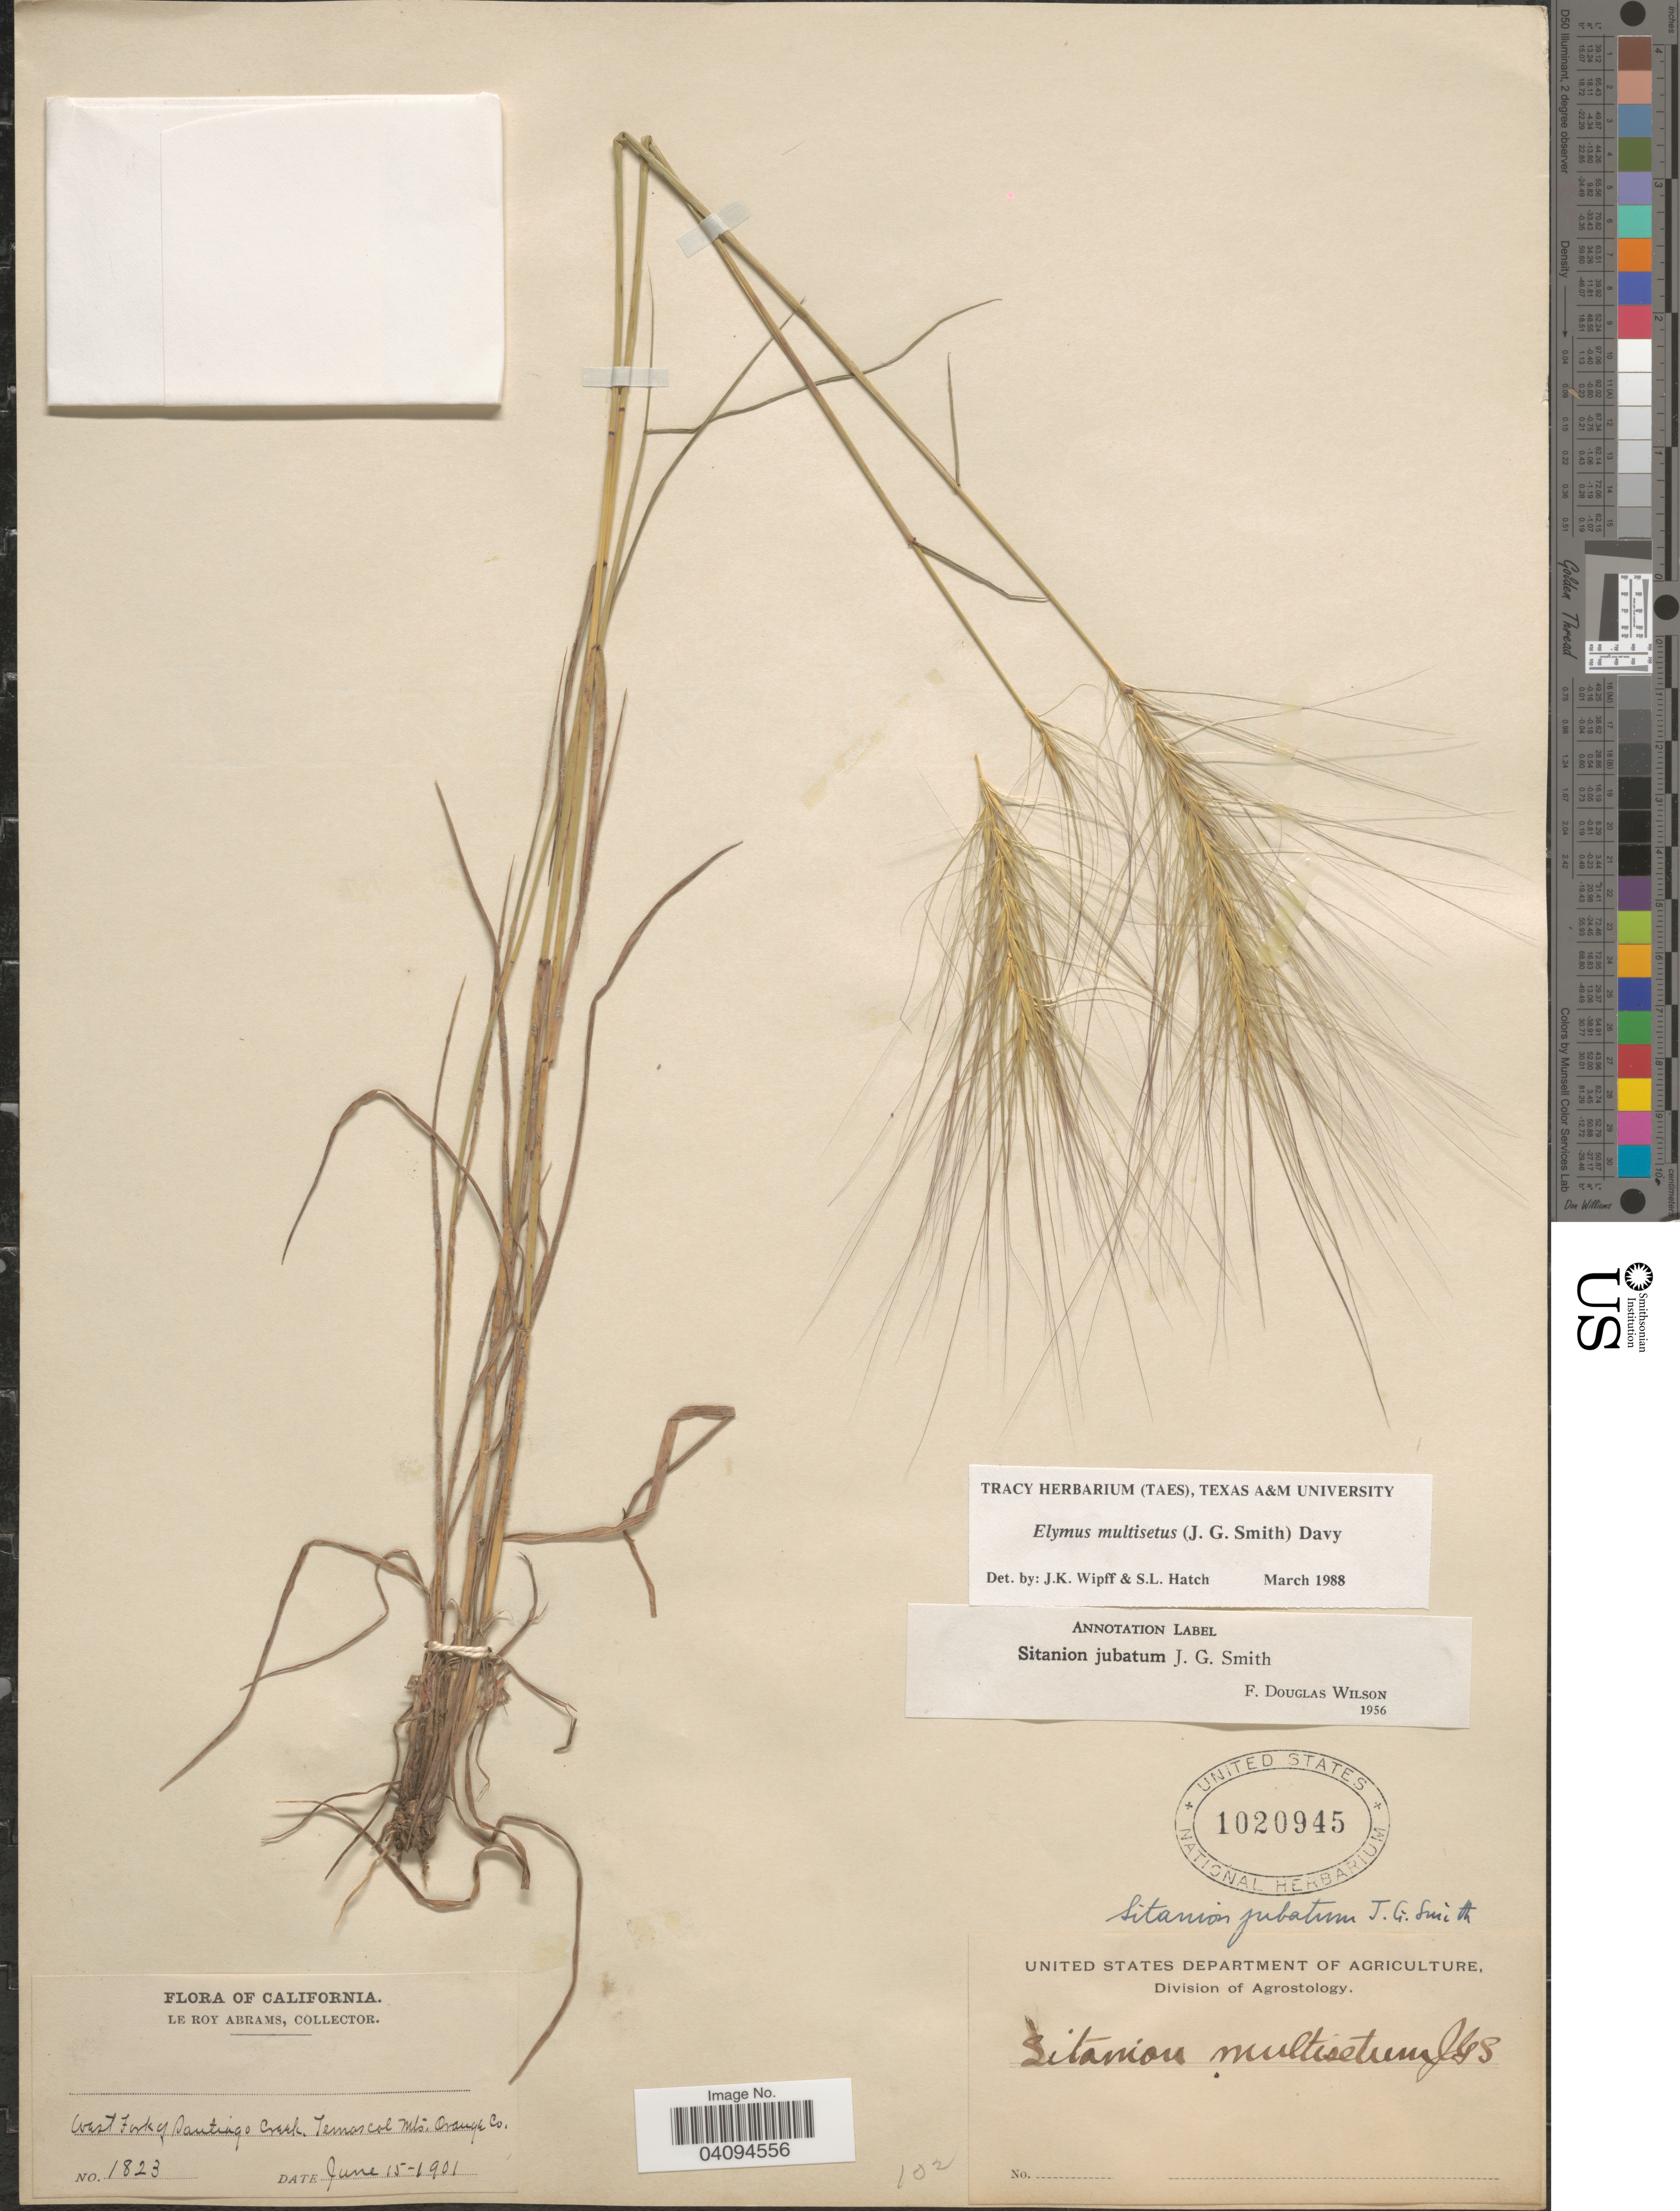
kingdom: Plantae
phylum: Tracheophyta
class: Liliopsida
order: Poales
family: Poaceae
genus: Elymus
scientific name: Elymus multisetus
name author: (J.G. Sm.) Burtt Davy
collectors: L. Abrams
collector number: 1823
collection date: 1901-06-15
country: United States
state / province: California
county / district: Orange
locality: West Fork of Santiago Creek, Temascal Mts. Orange Co.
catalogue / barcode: US 1020945